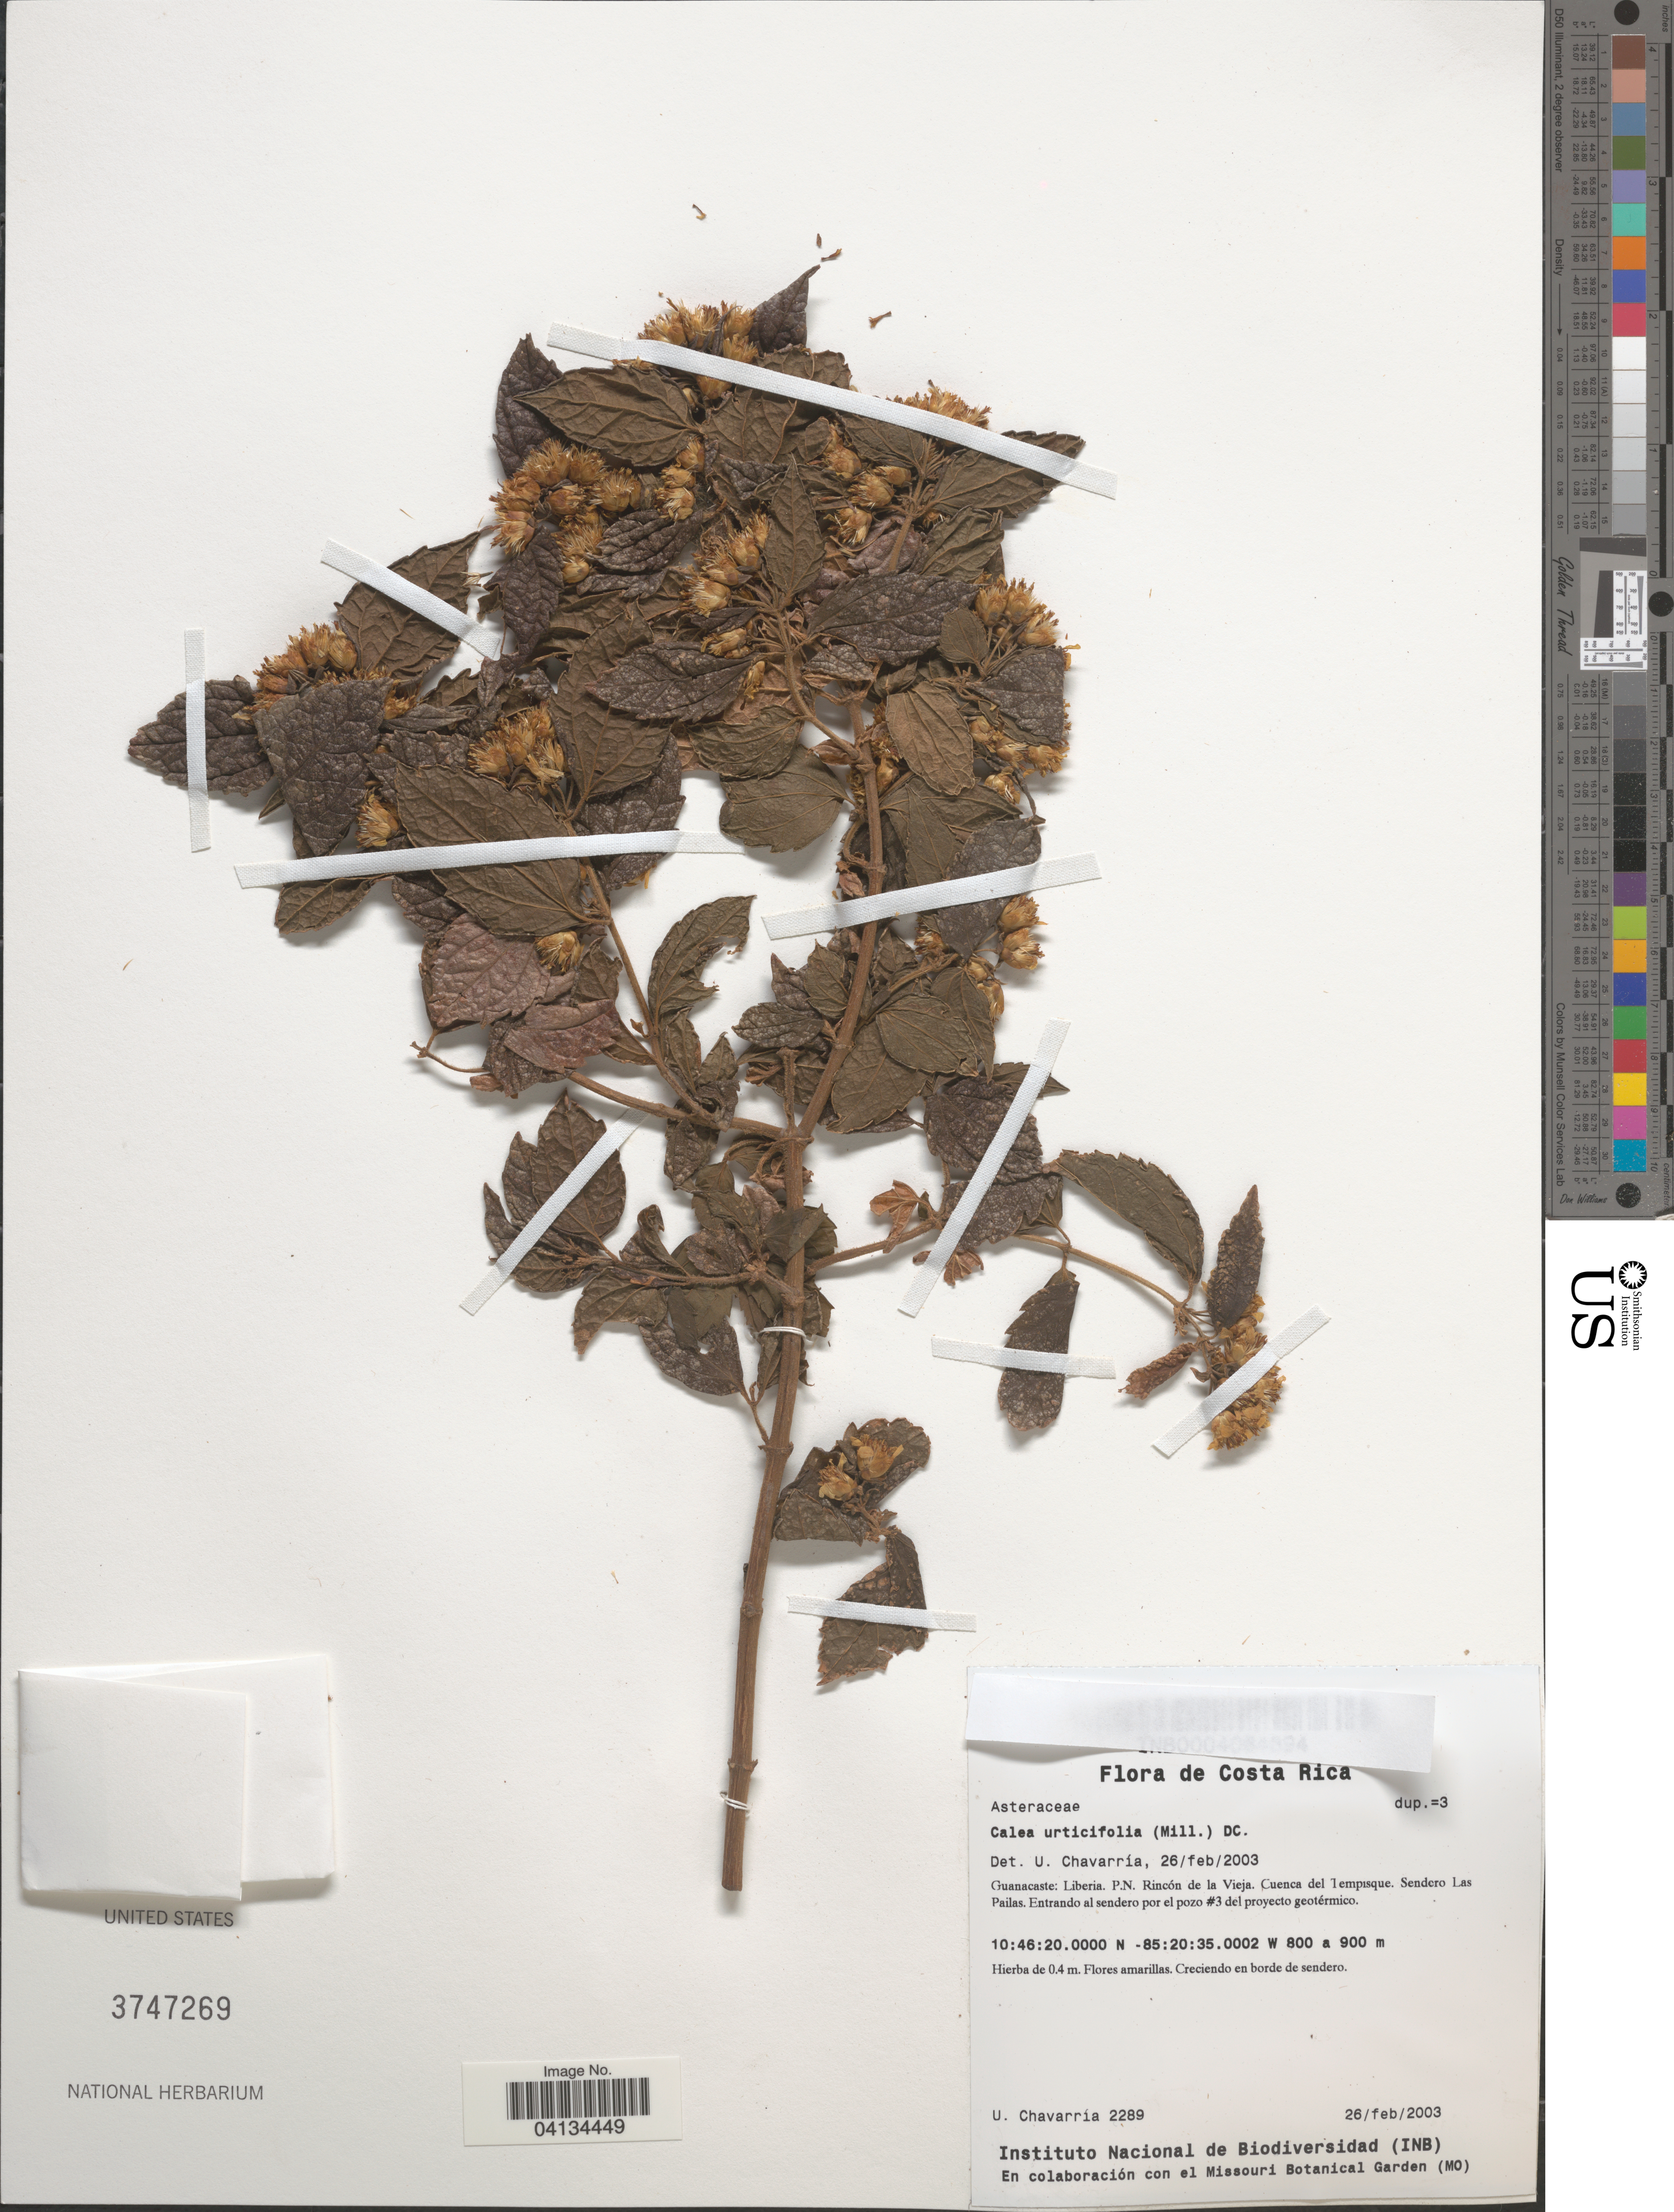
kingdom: Plantae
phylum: Tracheophyta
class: Magnoliopsida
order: Asterales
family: Asteraceae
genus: Calea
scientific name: Calea urticifolia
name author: (Mill.) DC.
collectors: U. Chavarría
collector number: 2289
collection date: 2003-02-26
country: Costa Rica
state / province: Guanacaste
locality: Liberia. P.N. Rincón de la Vieja. Cuenca del Tempisque. Sendero Las Pailas. Entrando al sendero por el pozo #3 del proyecto geotérmico.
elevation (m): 800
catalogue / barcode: US 3747269